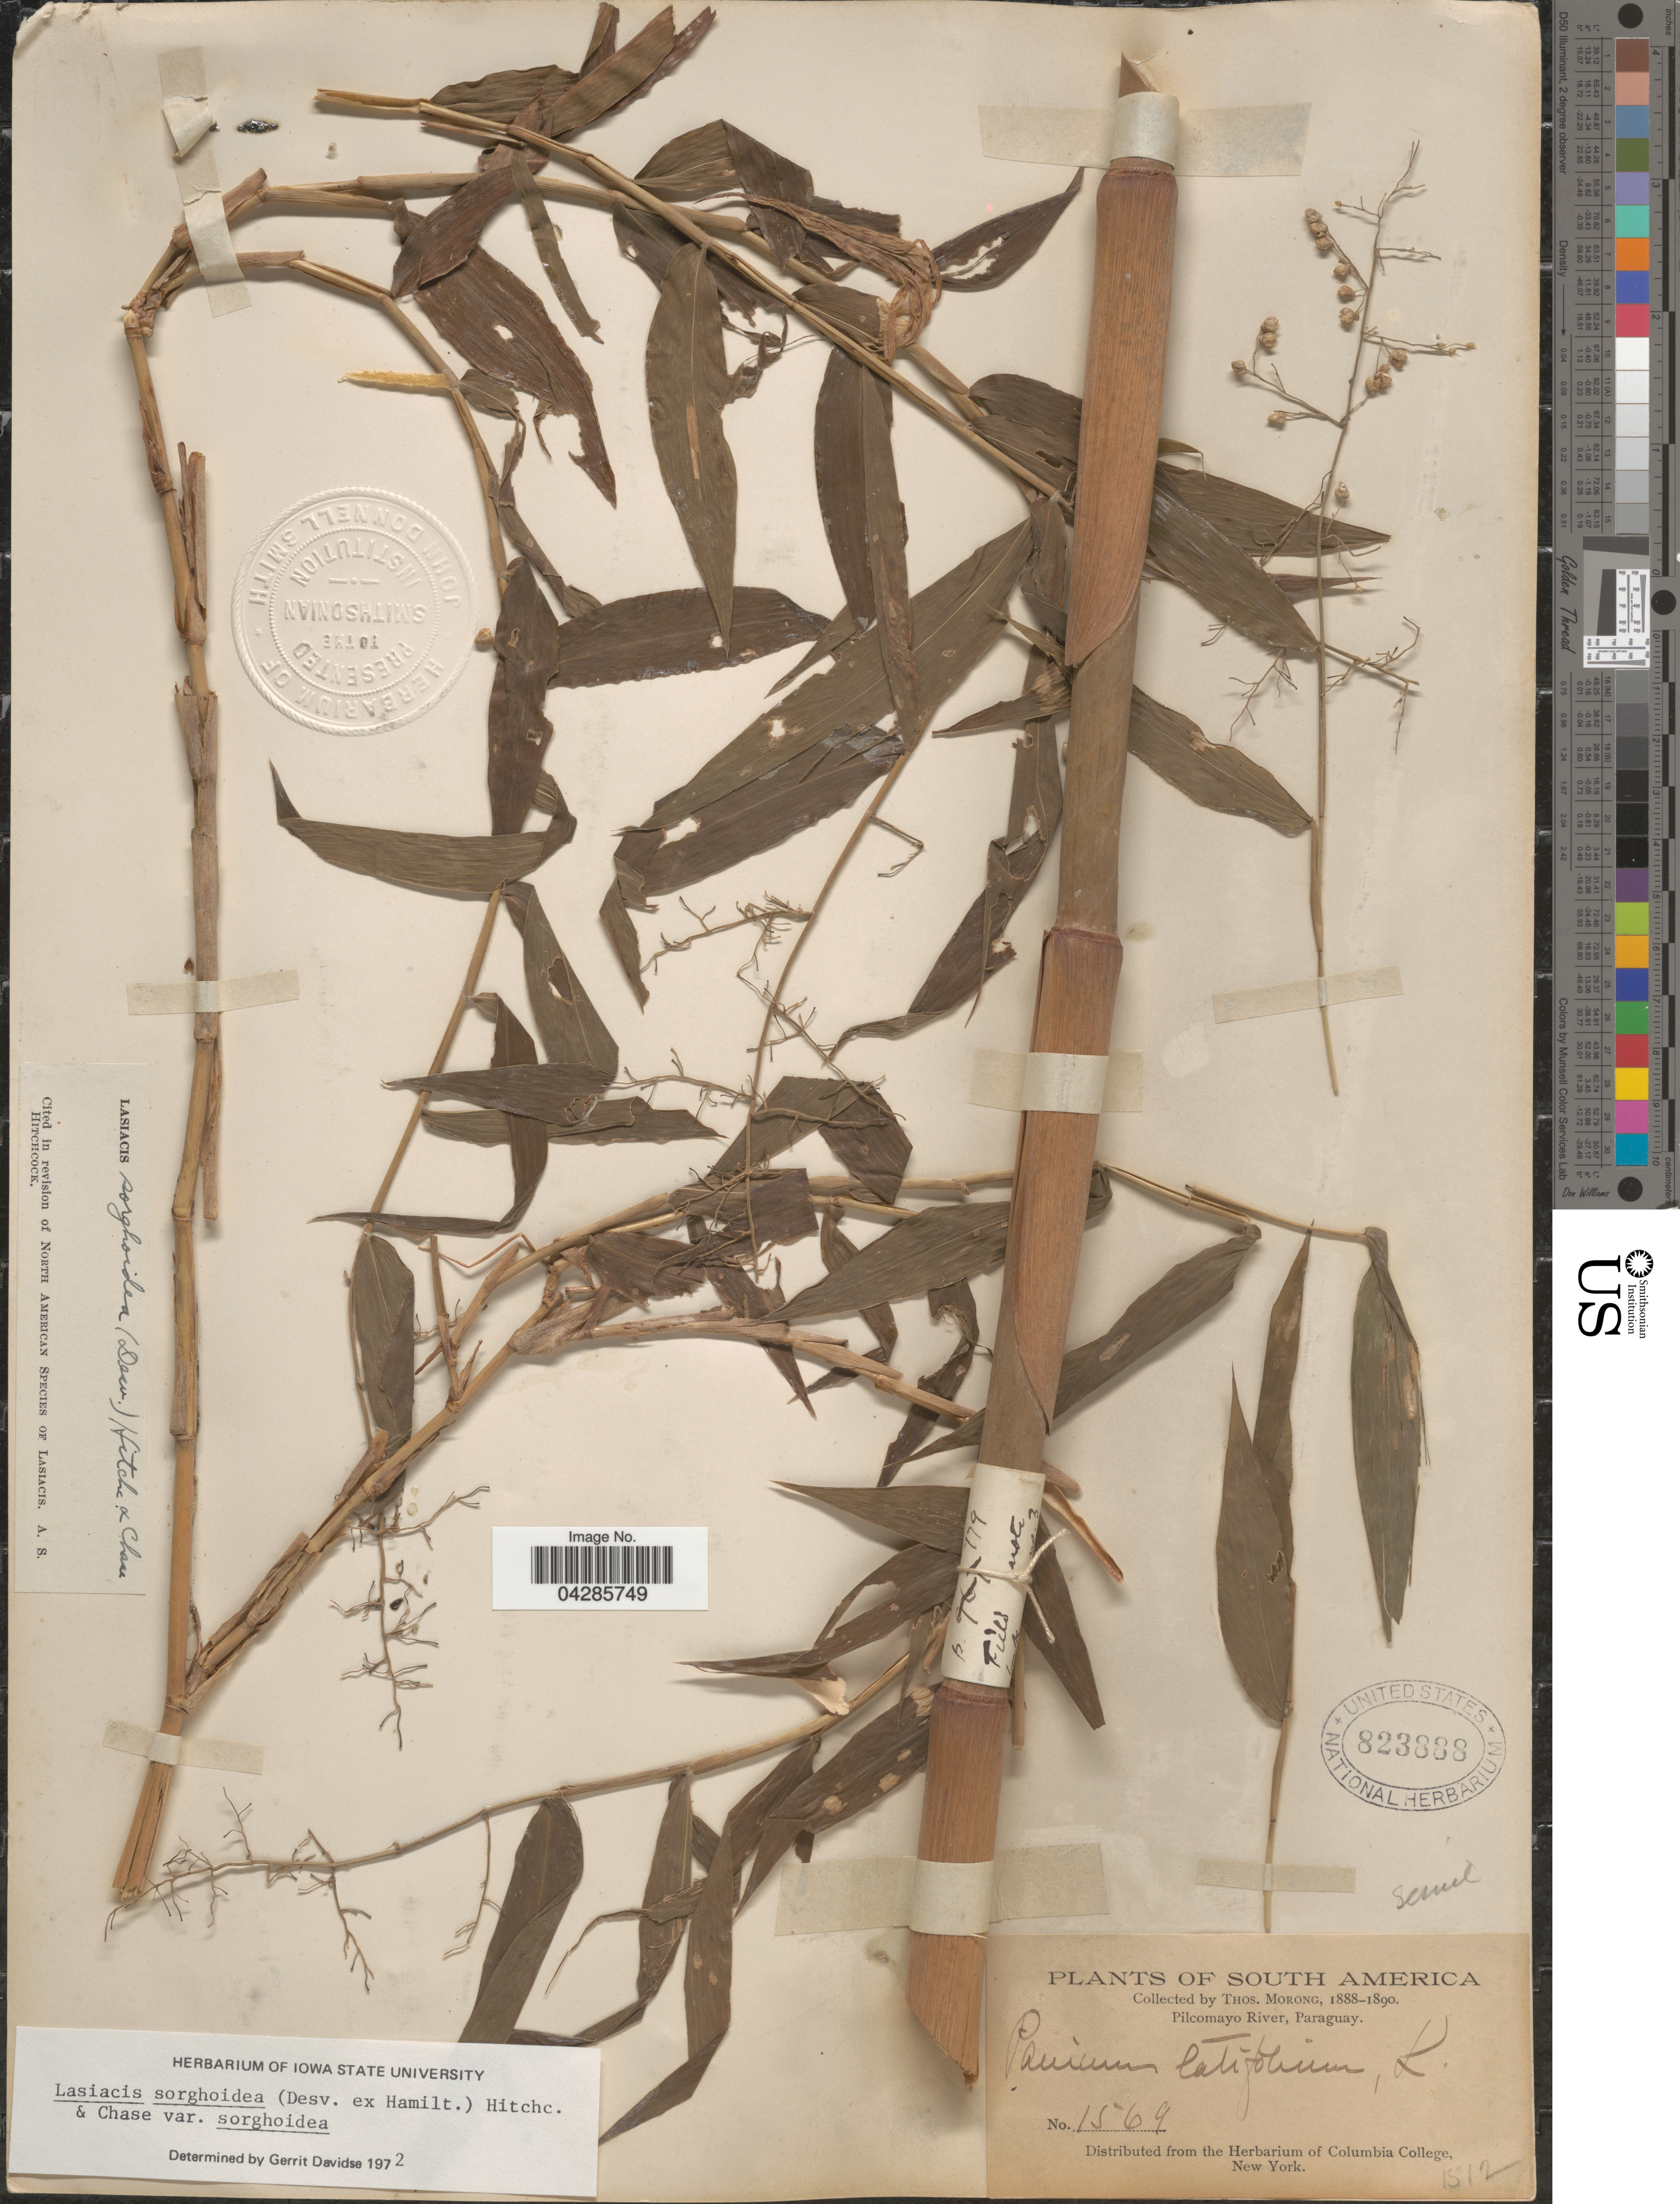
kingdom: Plantae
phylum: Tracheophyta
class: Liliopsida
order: Poales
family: Poaceae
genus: Lasiacis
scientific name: Lasiacis sorghoidea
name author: (Desv. ex Ham.) Hitchc. & Chase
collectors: ex herb. T. Morong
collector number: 1569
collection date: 1888/1890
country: Paraguay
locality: Pilcomayo River.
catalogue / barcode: US 823888